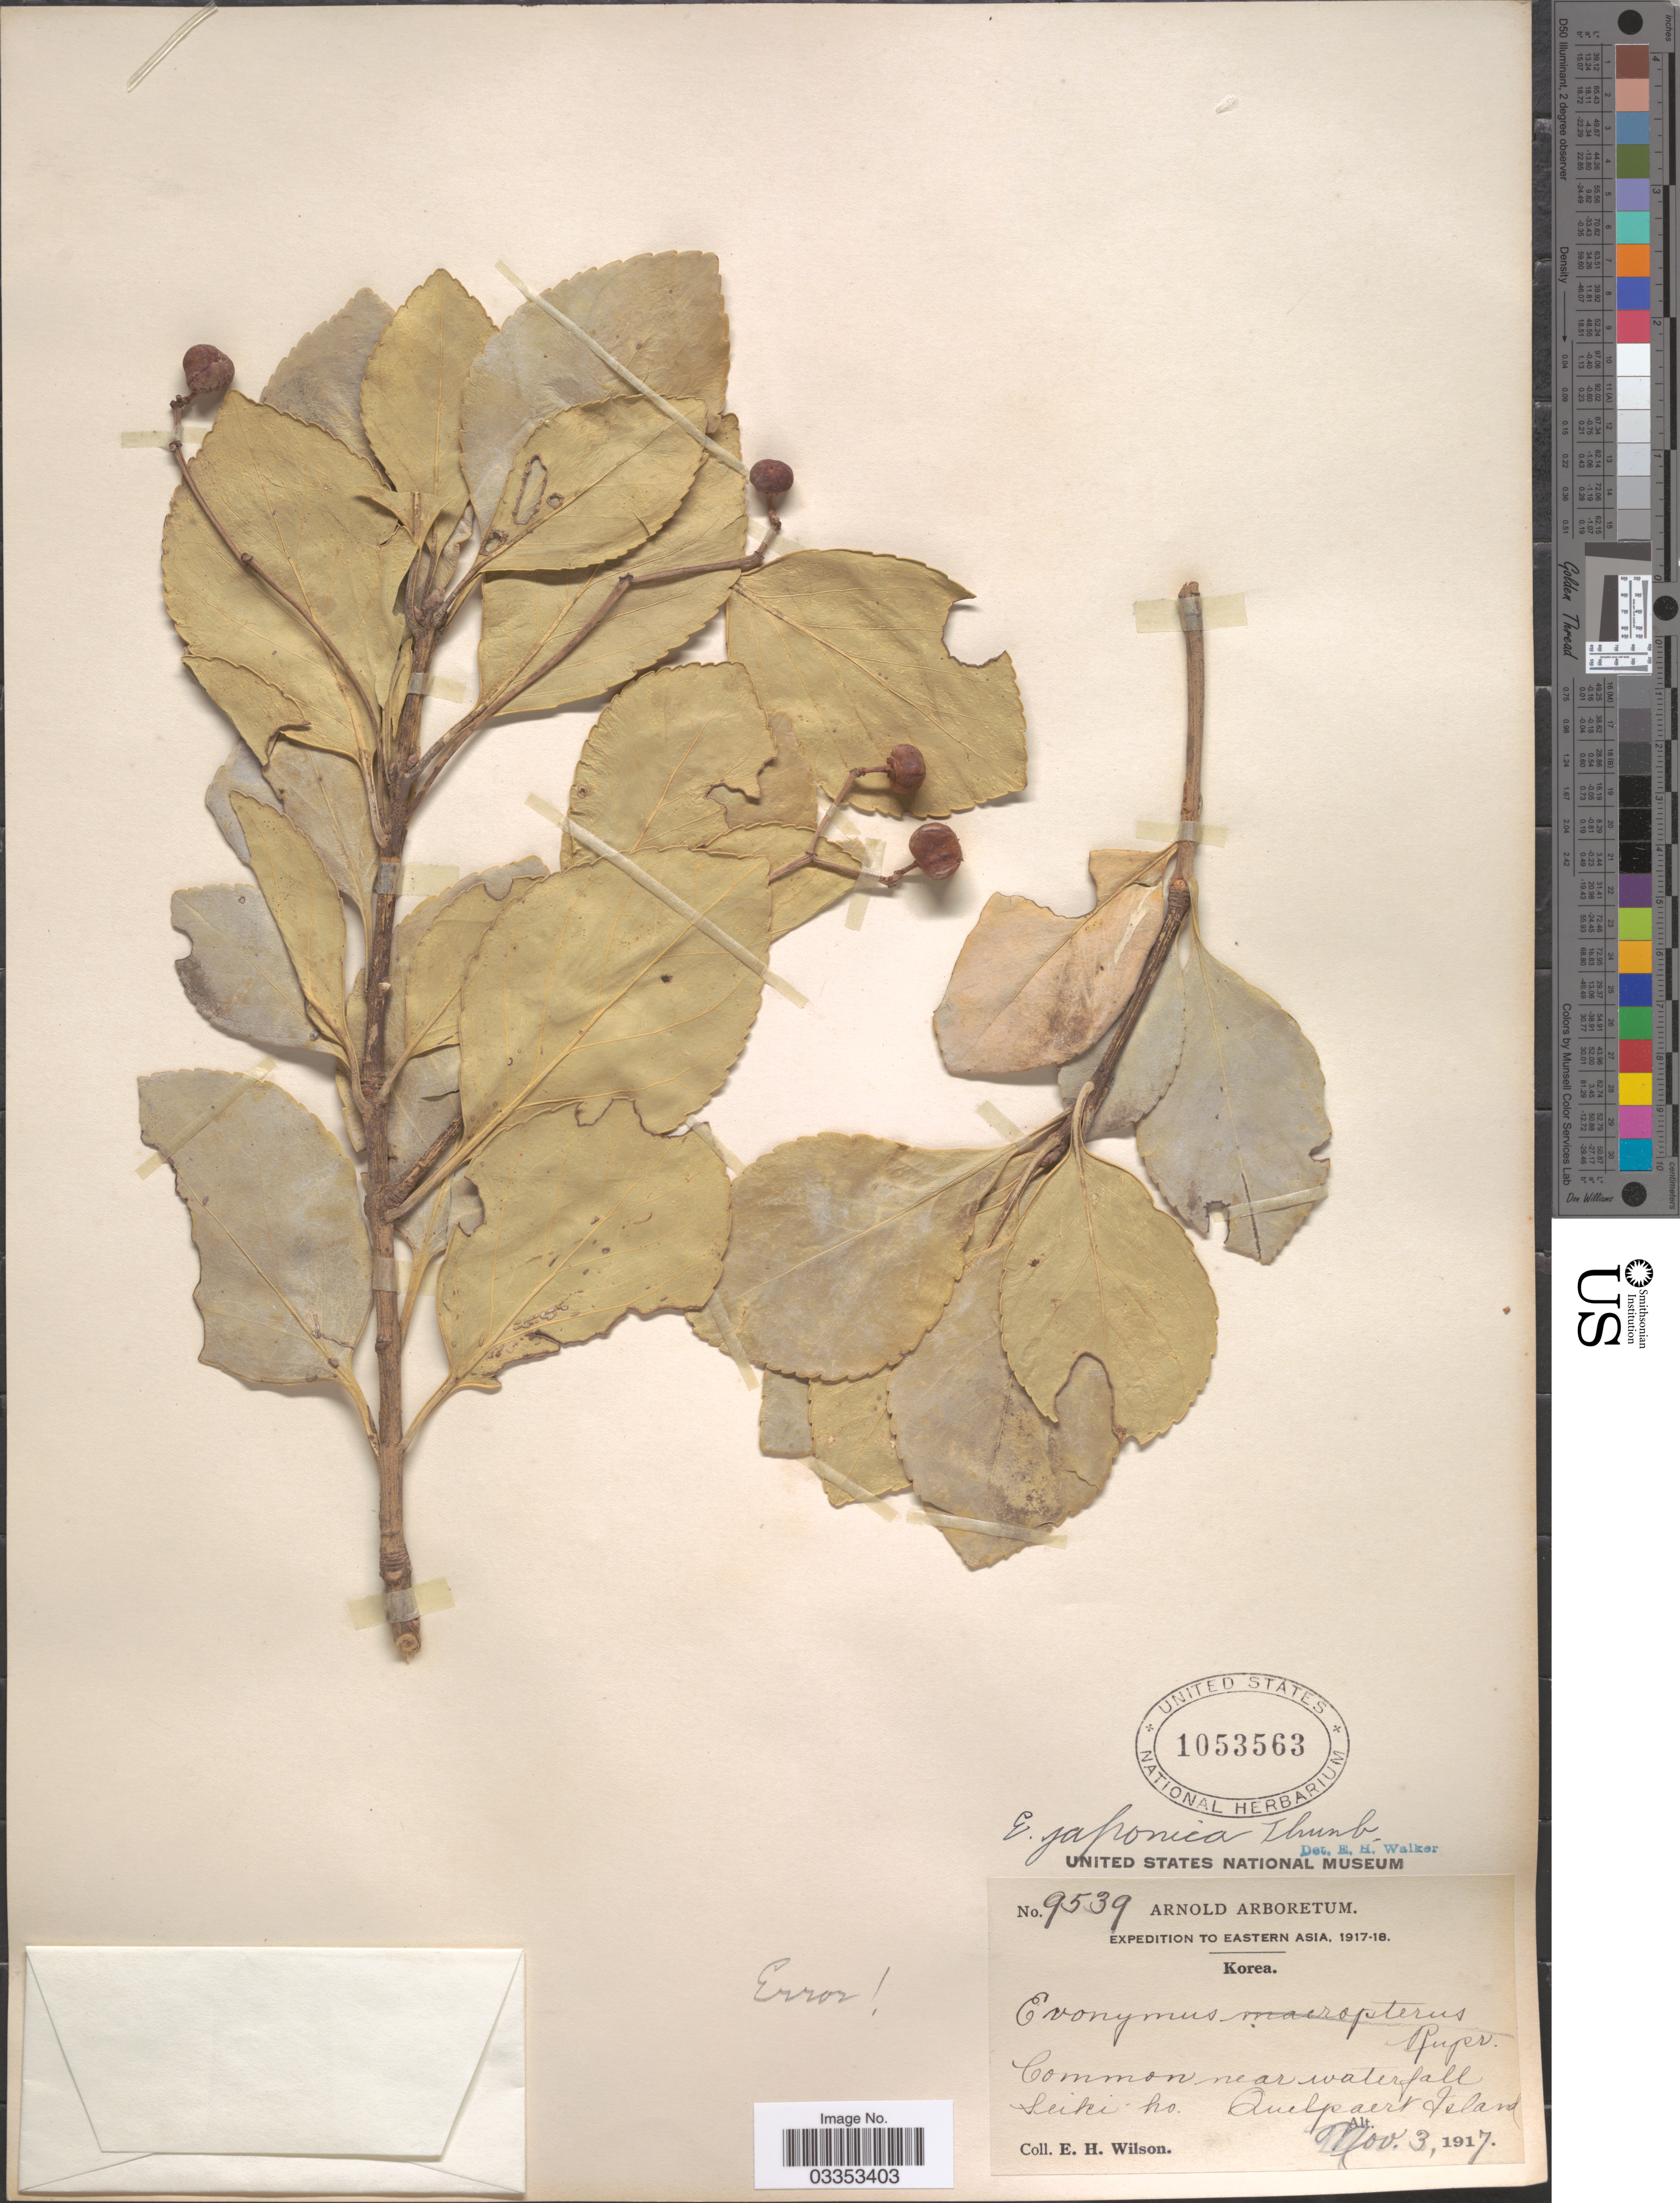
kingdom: Plantae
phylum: Tracheophyta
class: Magnoliopsida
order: Celastrales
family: Celastraceae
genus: Euonymus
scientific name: Euonymus japonicus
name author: Thunb.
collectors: E. Wilson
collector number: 9539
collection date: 1917-11-03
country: South Korea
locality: Eastern Asia. Common near waterfall Seiki-ho, Quelpaert Island.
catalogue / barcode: US 1053563